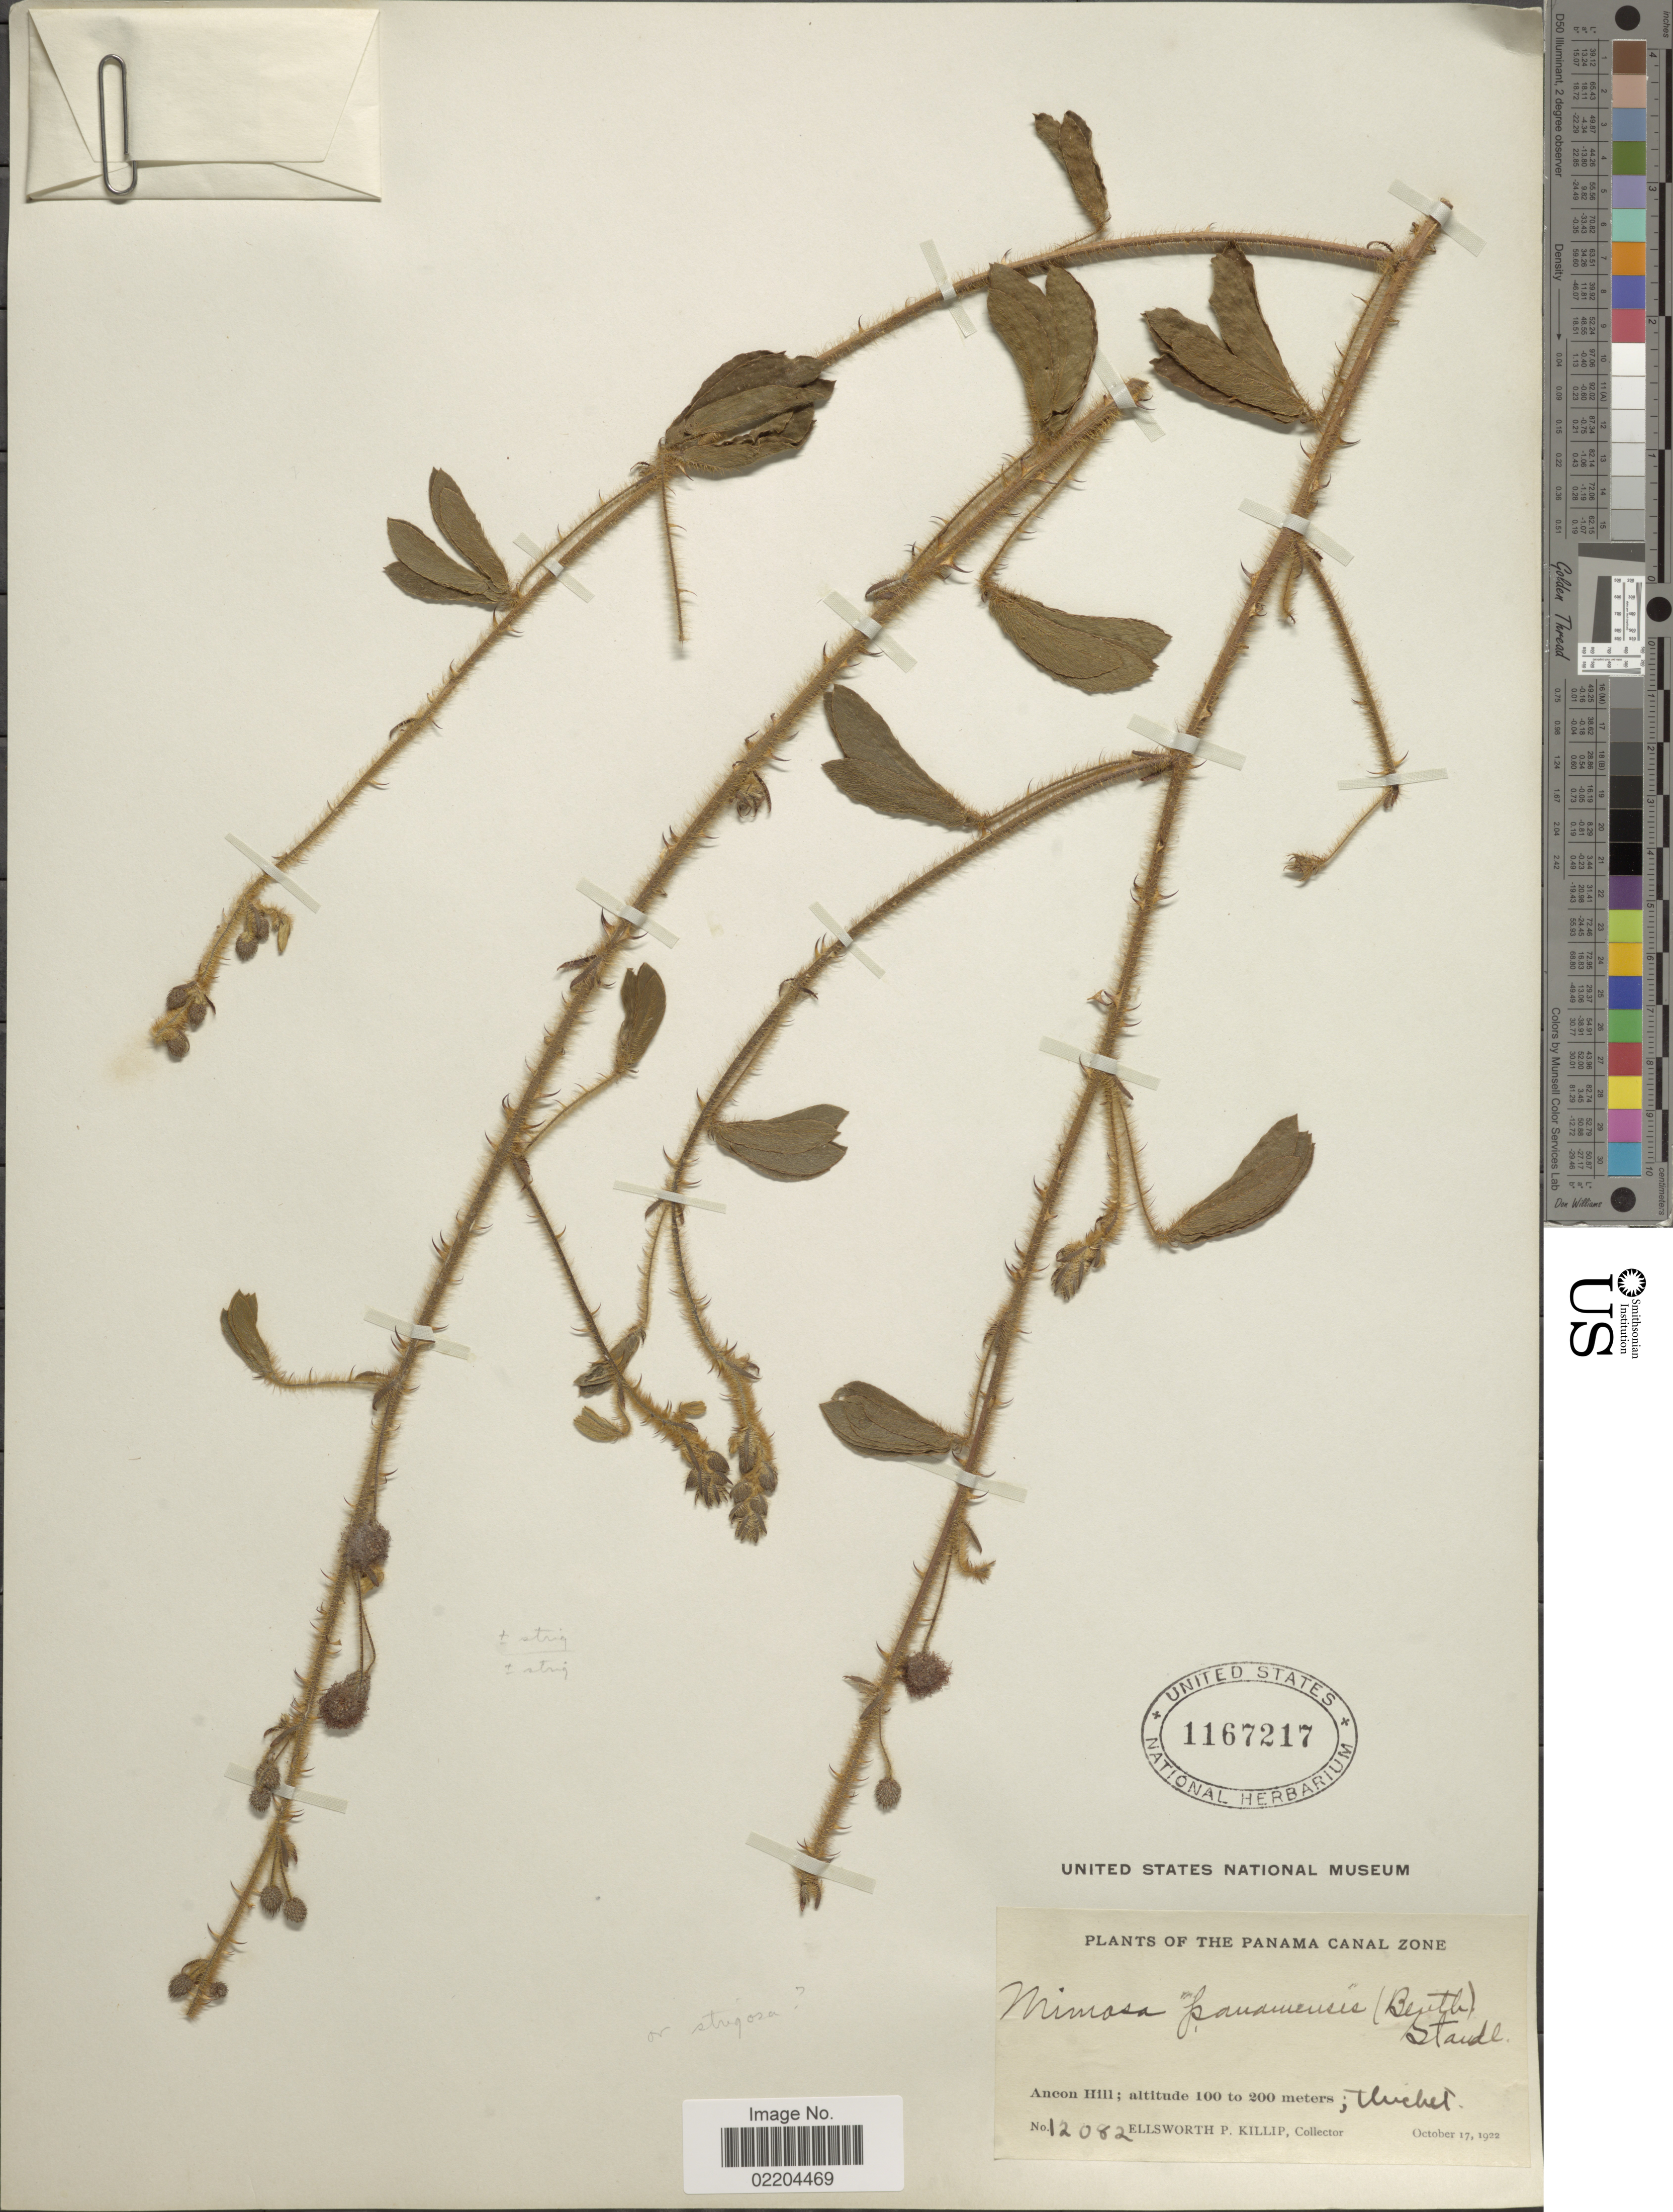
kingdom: Plantae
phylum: Tracheophyta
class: Magnoliopsida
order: Fabales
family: Fabaceae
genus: Mimosa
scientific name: Mimosa panamensis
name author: (Benth.) Standl.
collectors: E. P. Killip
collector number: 12082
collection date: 1922-10-17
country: Panama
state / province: Colón / Panamá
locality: Ancon Hill.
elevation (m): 100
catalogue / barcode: US 1167217